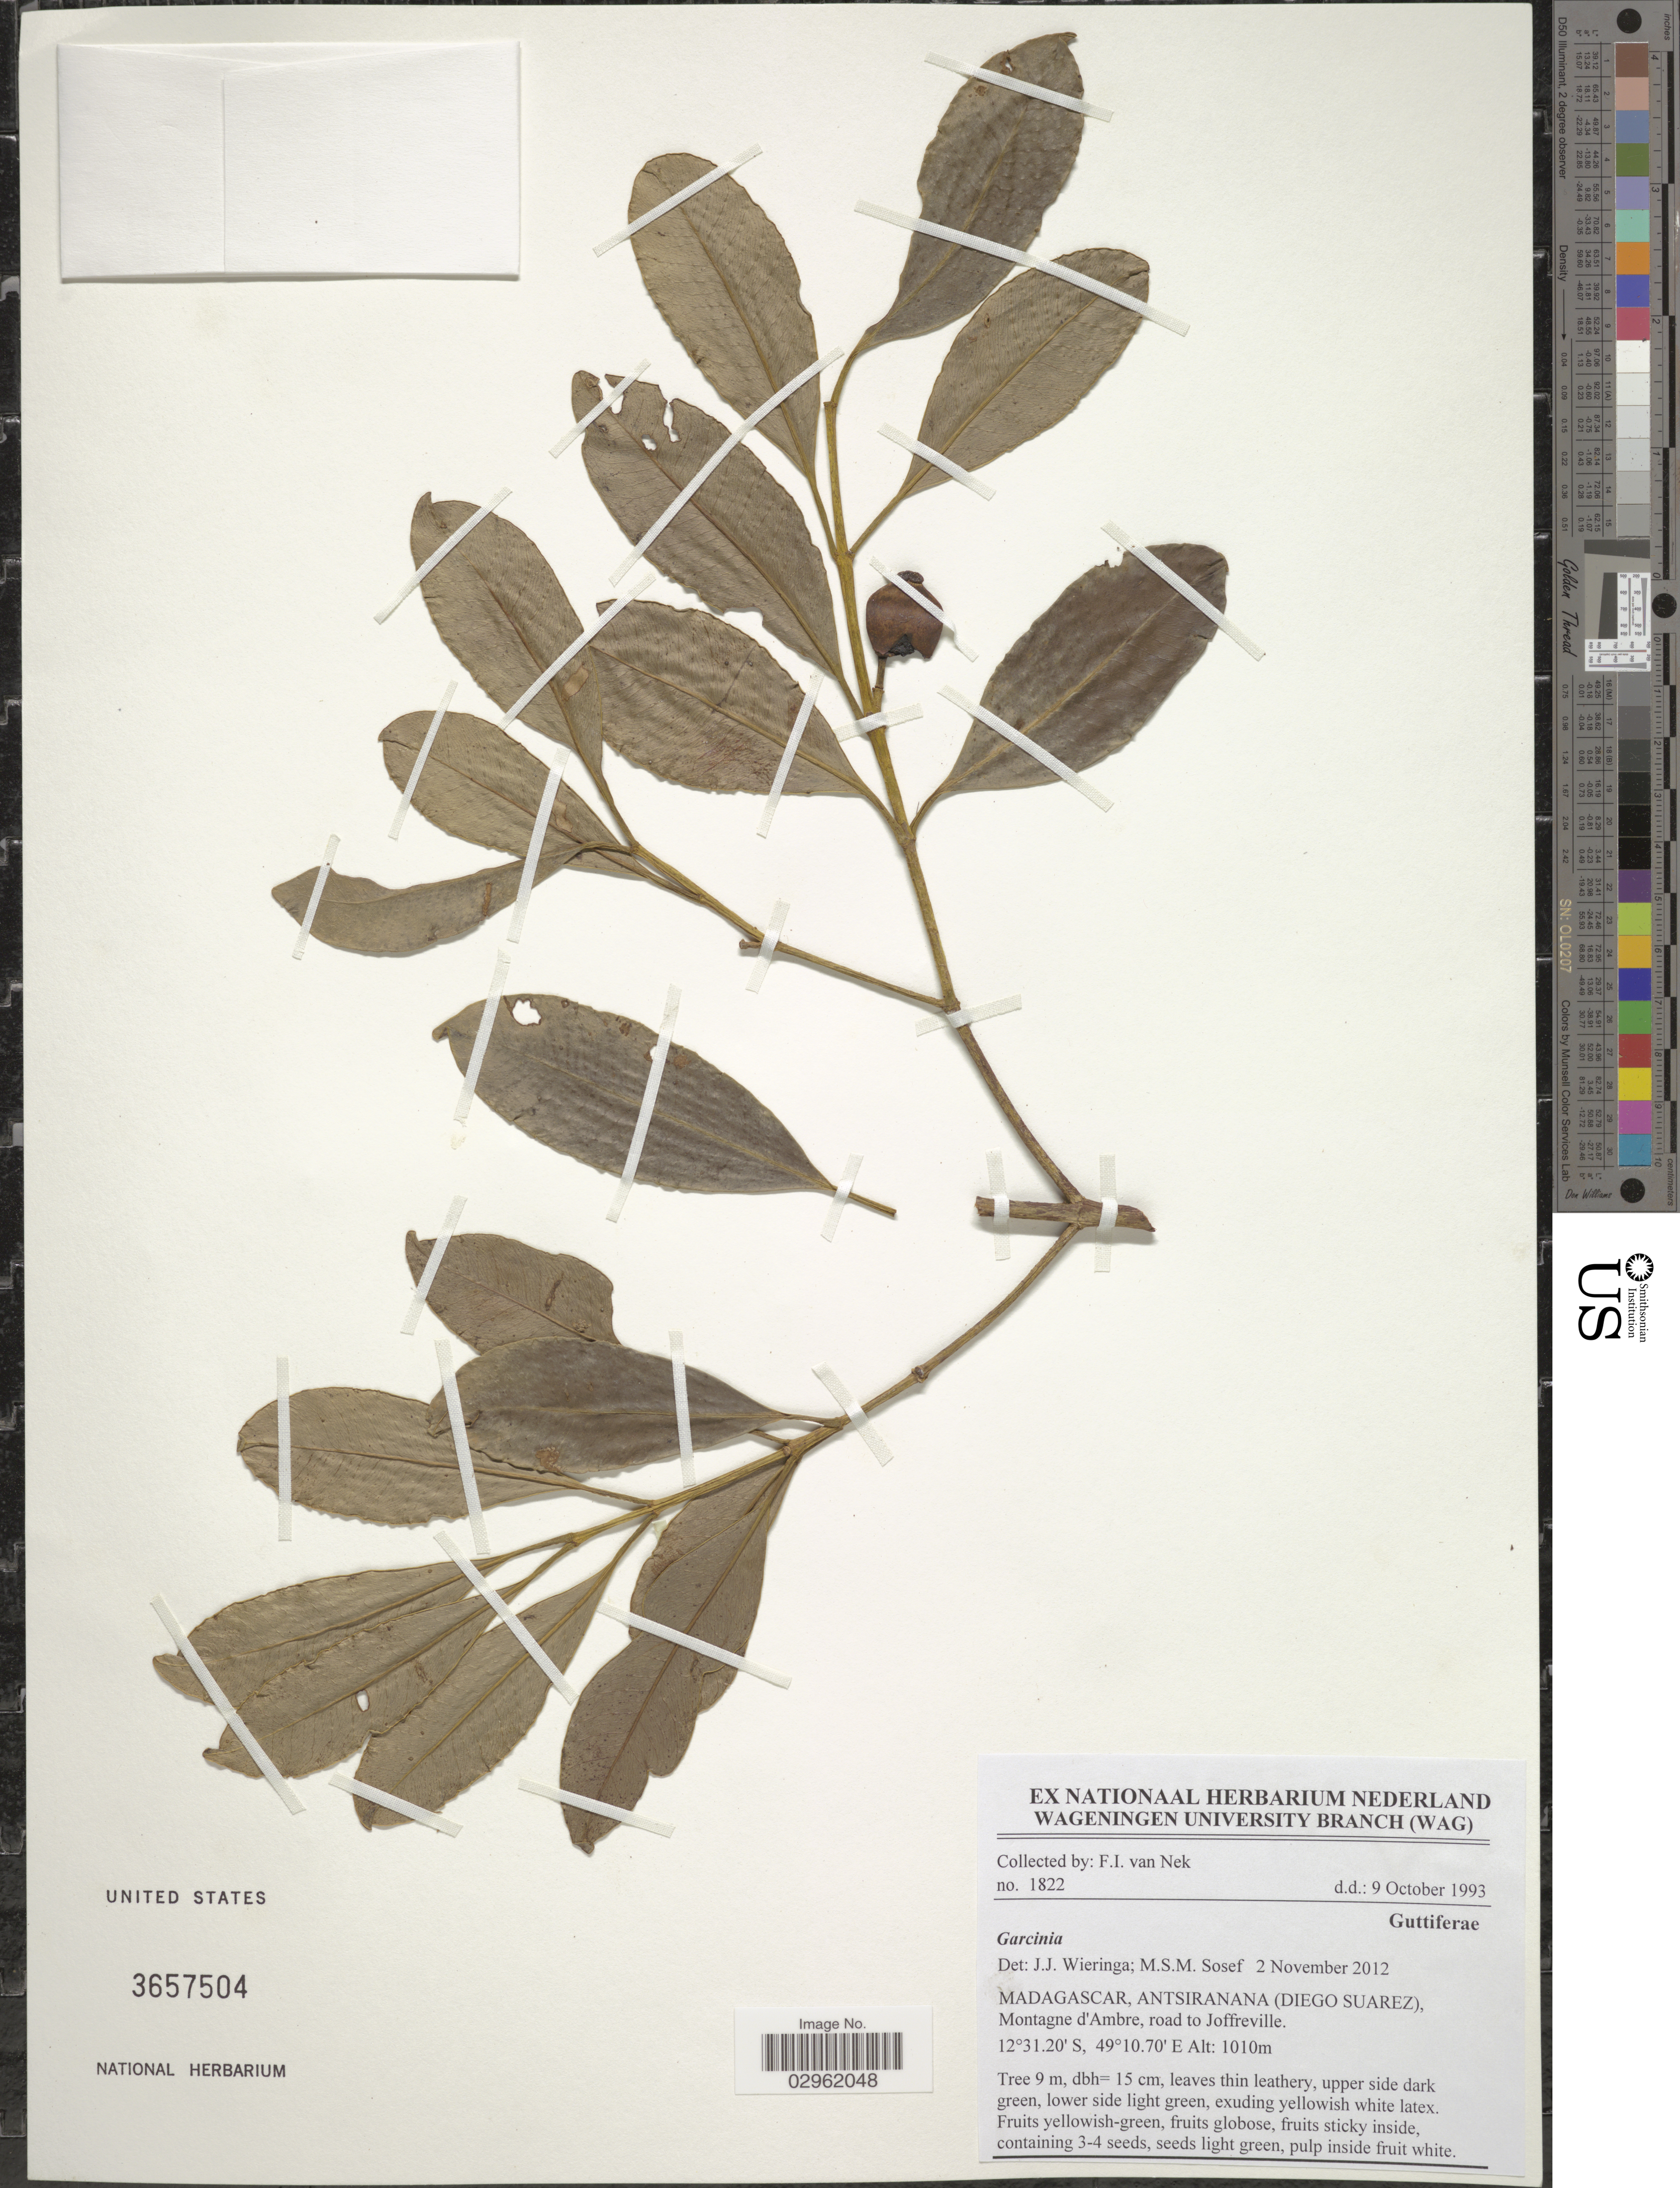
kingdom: Plantae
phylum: Tracheophyta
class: Magnoliopsida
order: Malpighiales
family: Clusiaceae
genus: Garcinia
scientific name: Garcinia sp.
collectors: F. van Nek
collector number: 1822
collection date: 1993-10-09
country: Madagascar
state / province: Diana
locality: (DIEGO SUAREZ), Montagne d'Ambre, road to Joffreville.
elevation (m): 1010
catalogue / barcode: US 3657504